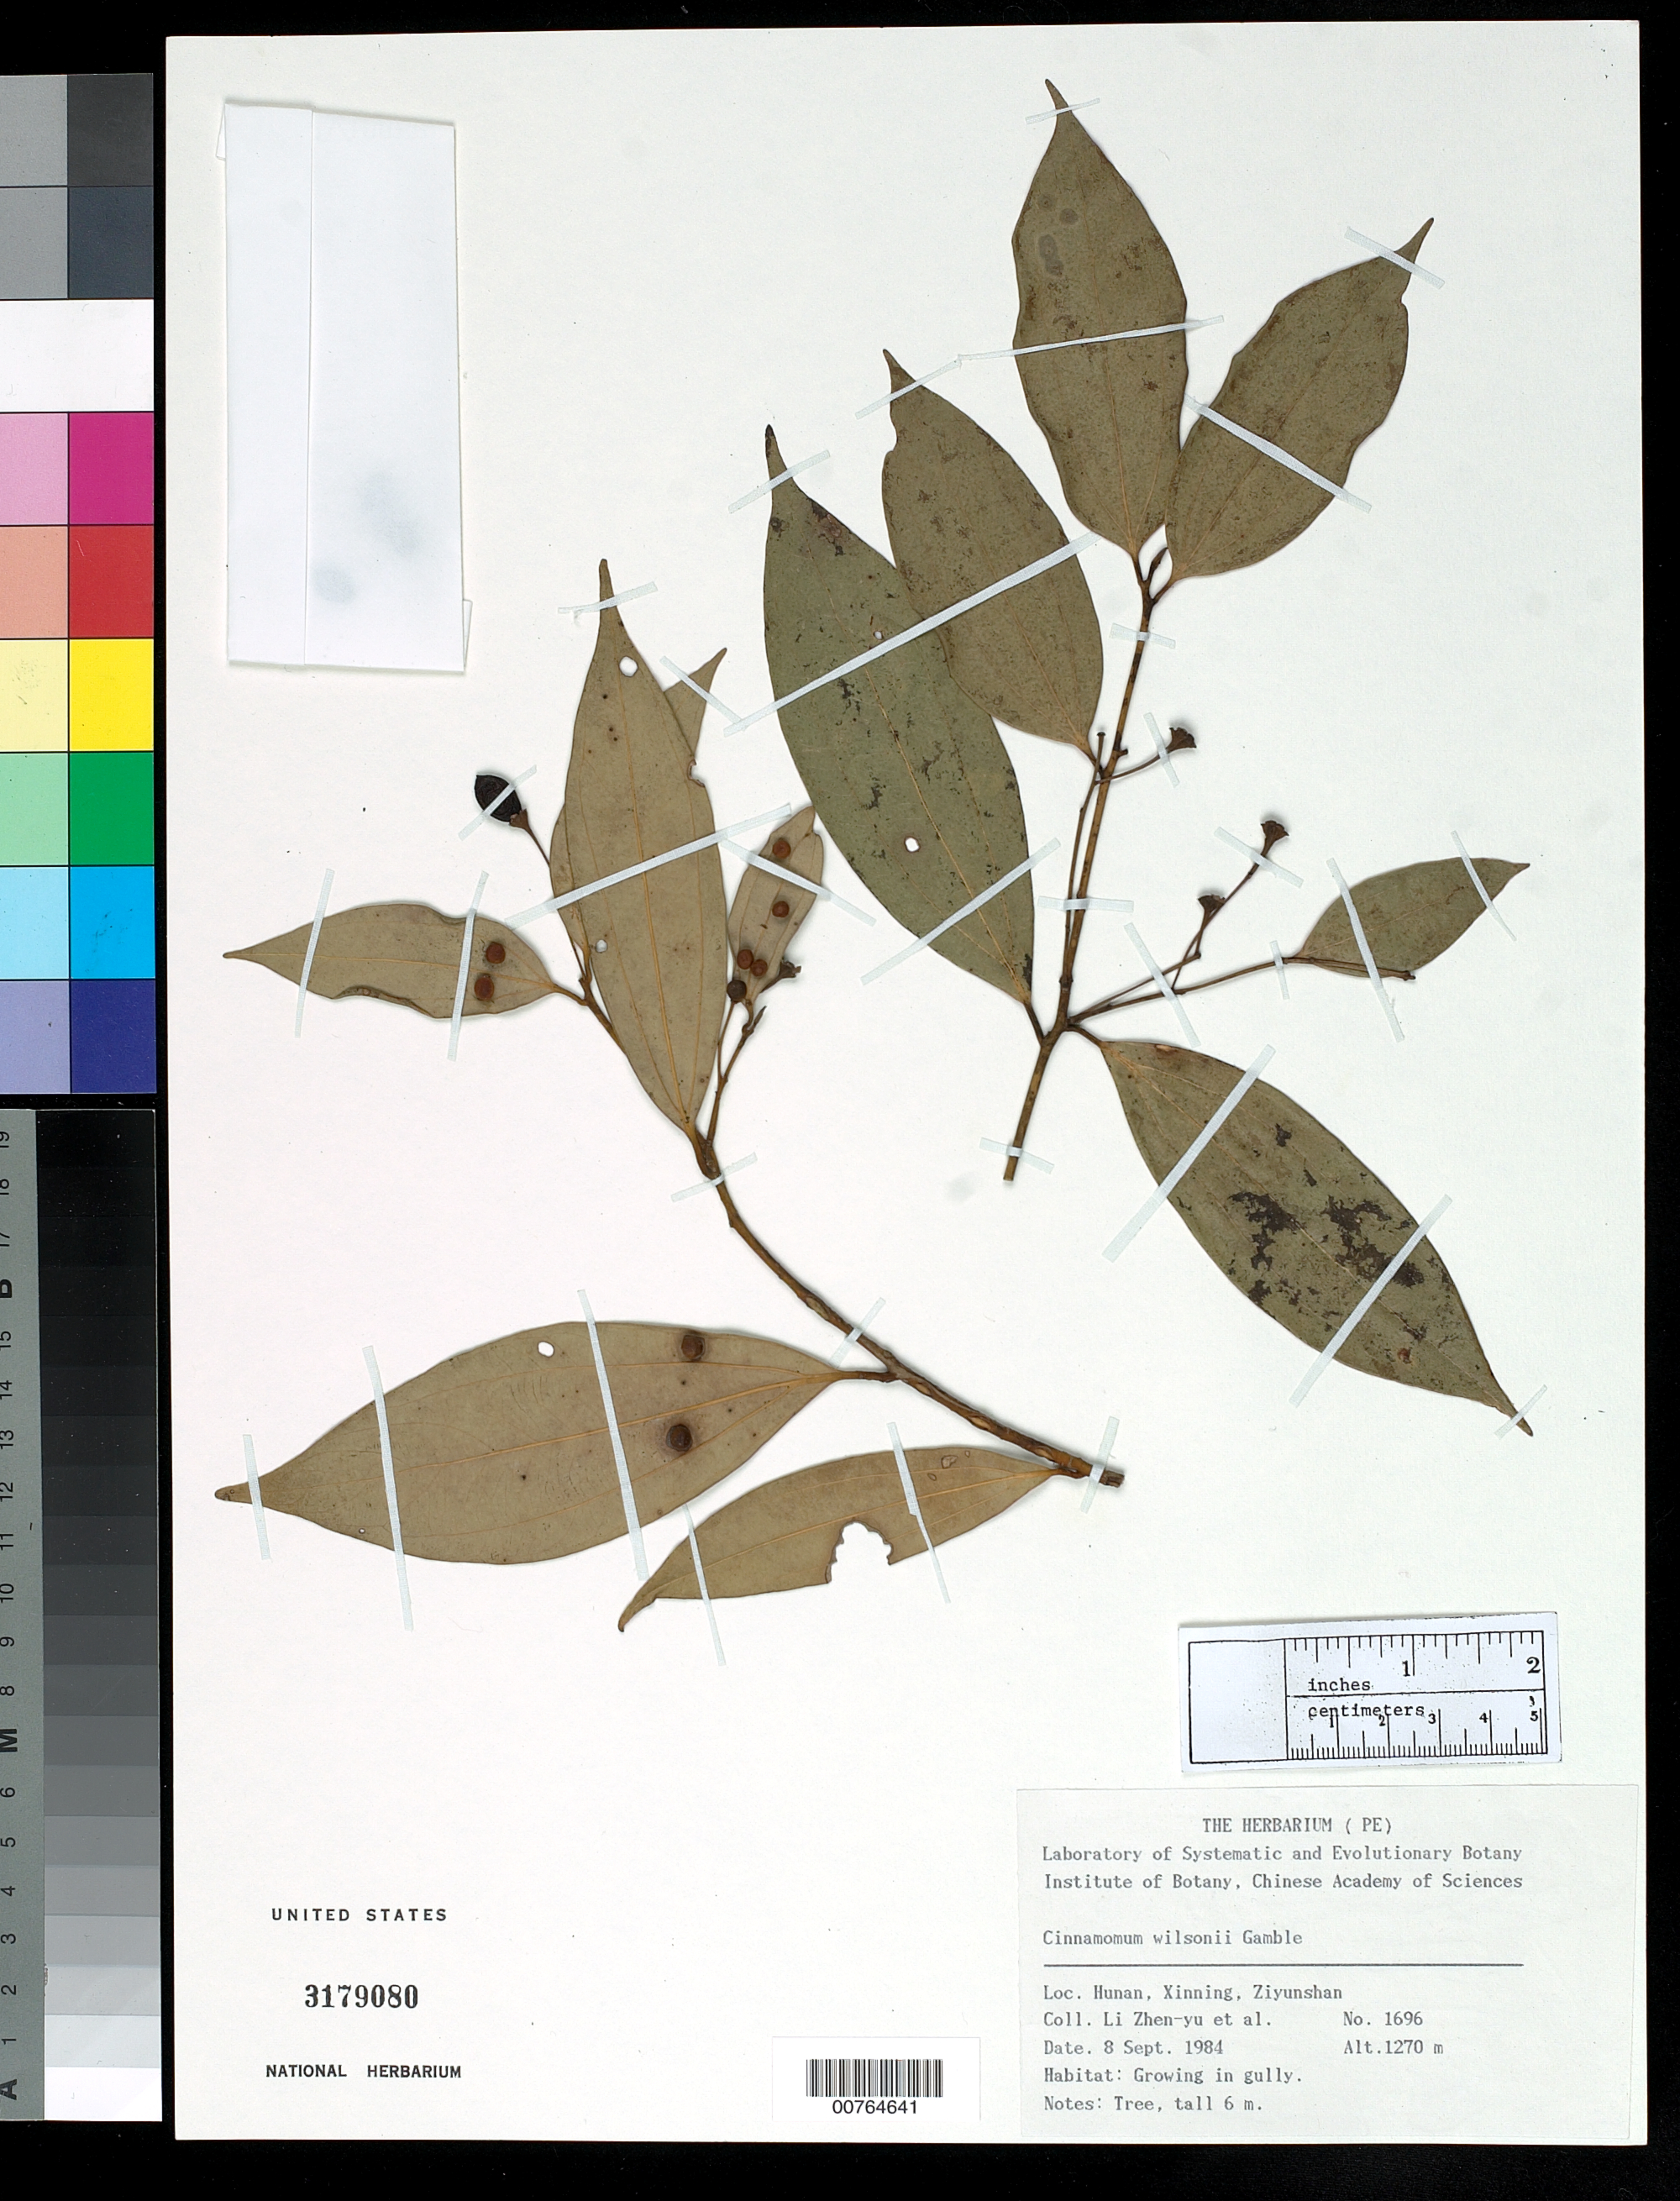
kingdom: Plantae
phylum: Tracheophyta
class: Magnoliopsida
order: Laurales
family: Lauraceae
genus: Cinnamomum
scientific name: Cinnamomum wilsonii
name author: Gamble in Sarg.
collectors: Z. Y. Li et al.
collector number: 1696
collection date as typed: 08 Sep 1984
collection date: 1984-09-08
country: China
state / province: Hunan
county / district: Xinning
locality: Ziyunshan.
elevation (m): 1270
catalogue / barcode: US 3179080